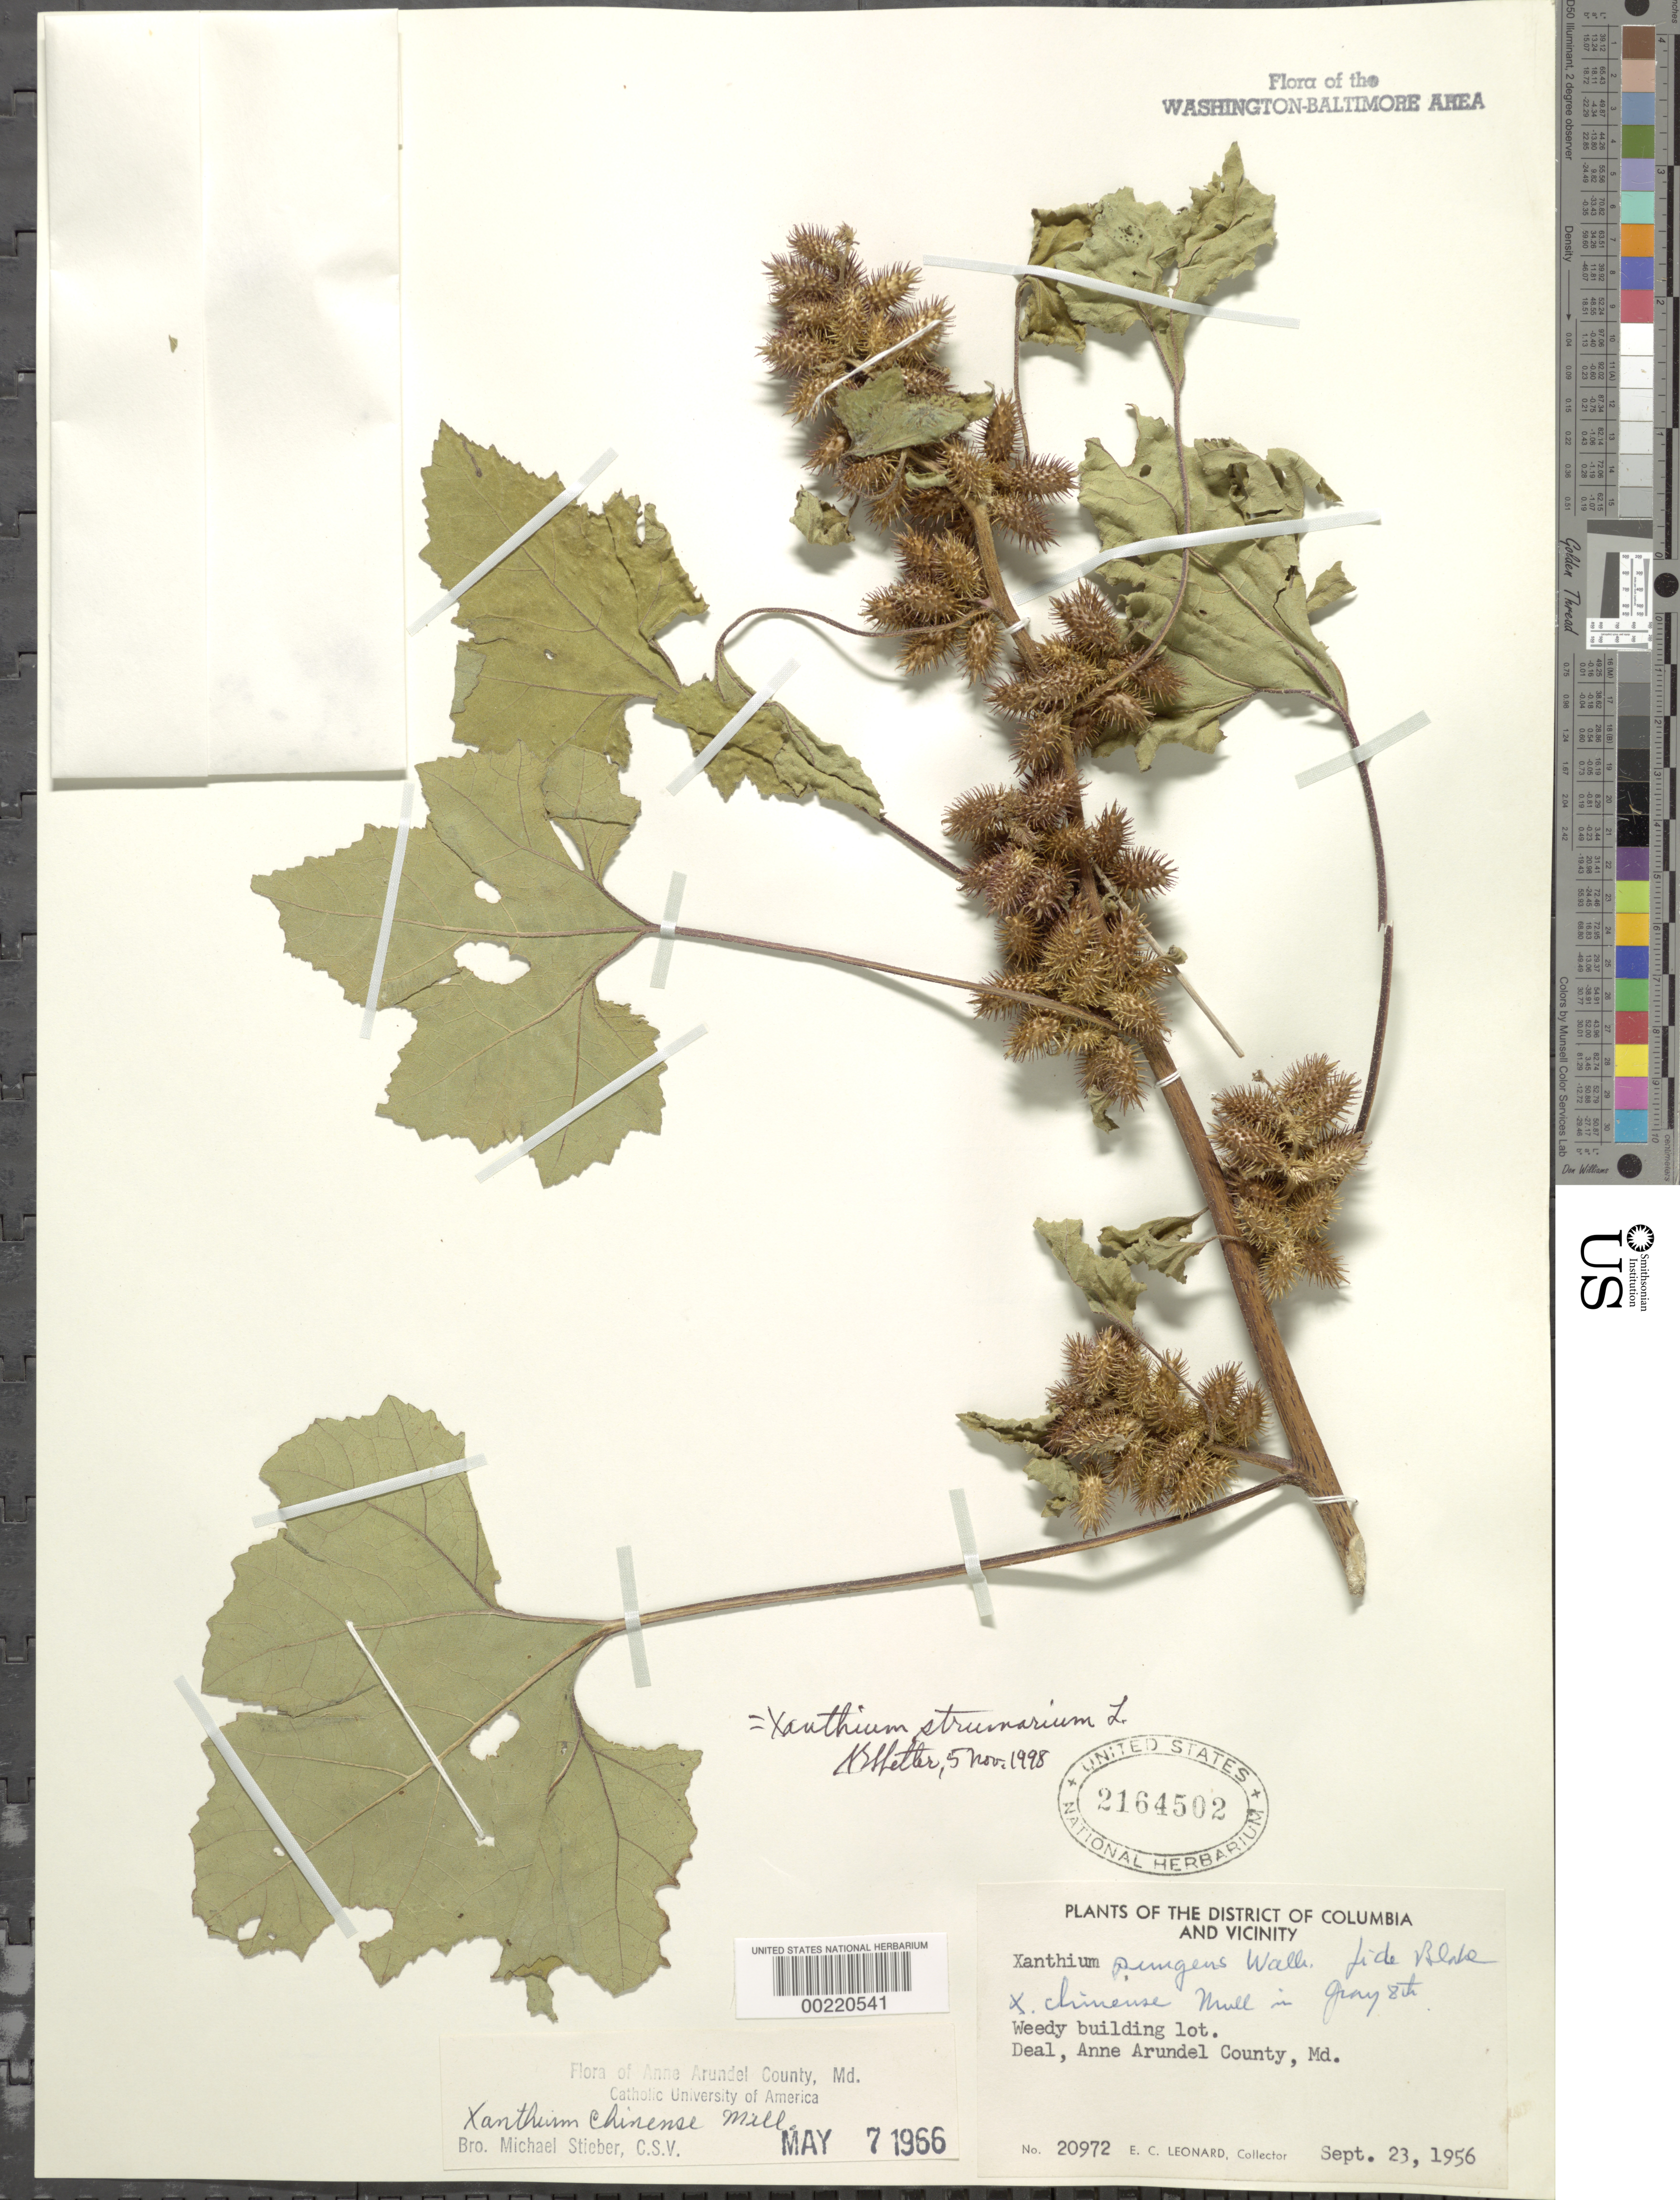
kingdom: Plantae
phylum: Tracheophyta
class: Magnoliopsida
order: Asterales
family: Asteraceae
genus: Xanthium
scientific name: Xanthium strumarium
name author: L.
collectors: E. C. Leonard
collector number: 20972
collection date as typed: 23 Sep 1956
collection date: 1956-09-23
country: United States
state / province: Maryland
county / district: Anne Arundel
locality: Deale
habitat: Weedy building lot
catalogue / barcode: US 2164502